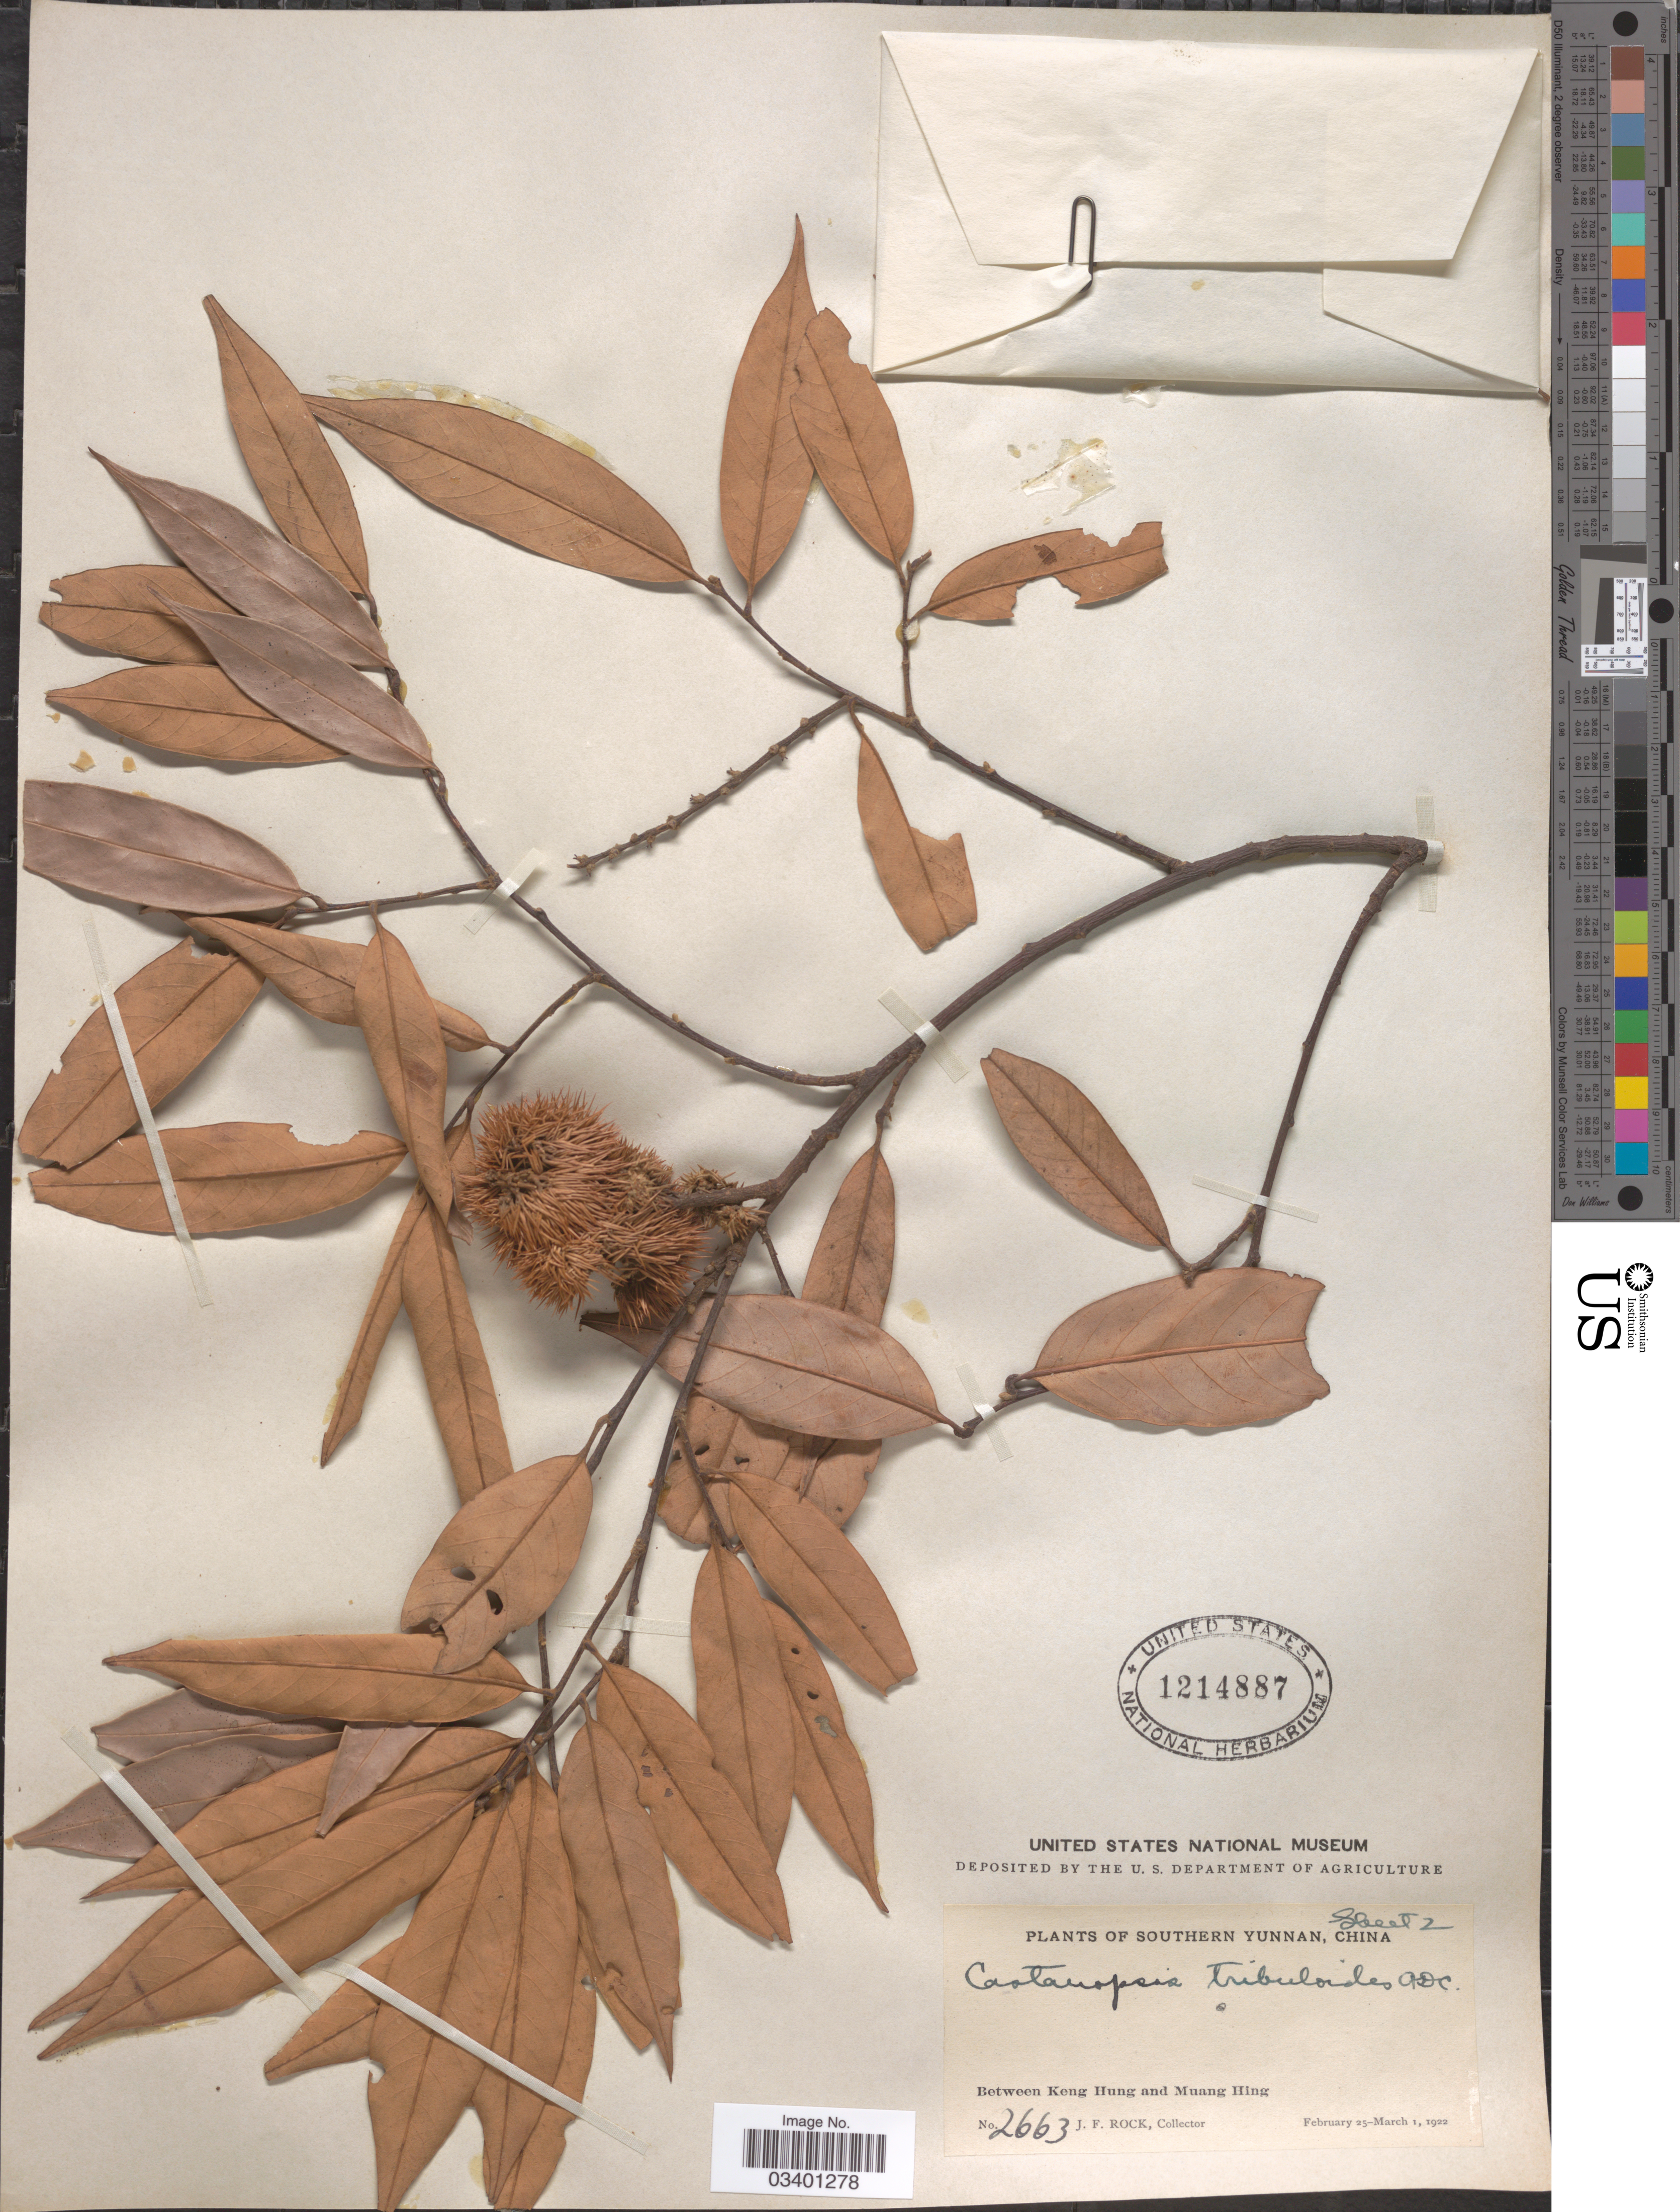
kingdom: Plantae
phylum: Tracheophyta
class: Magnoliopsida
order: Fagales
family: Fagaceae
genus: Castanopsis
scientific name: Castanopsis tribuloides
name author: (Sm.) A. DC.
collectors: J. Rock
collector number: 2663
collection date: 1922-02-25/1922-03-01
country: China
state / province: Yunnan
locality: Southern Yunnan. Between Keng Hung and Muang Hing.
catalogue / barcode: US 1214887